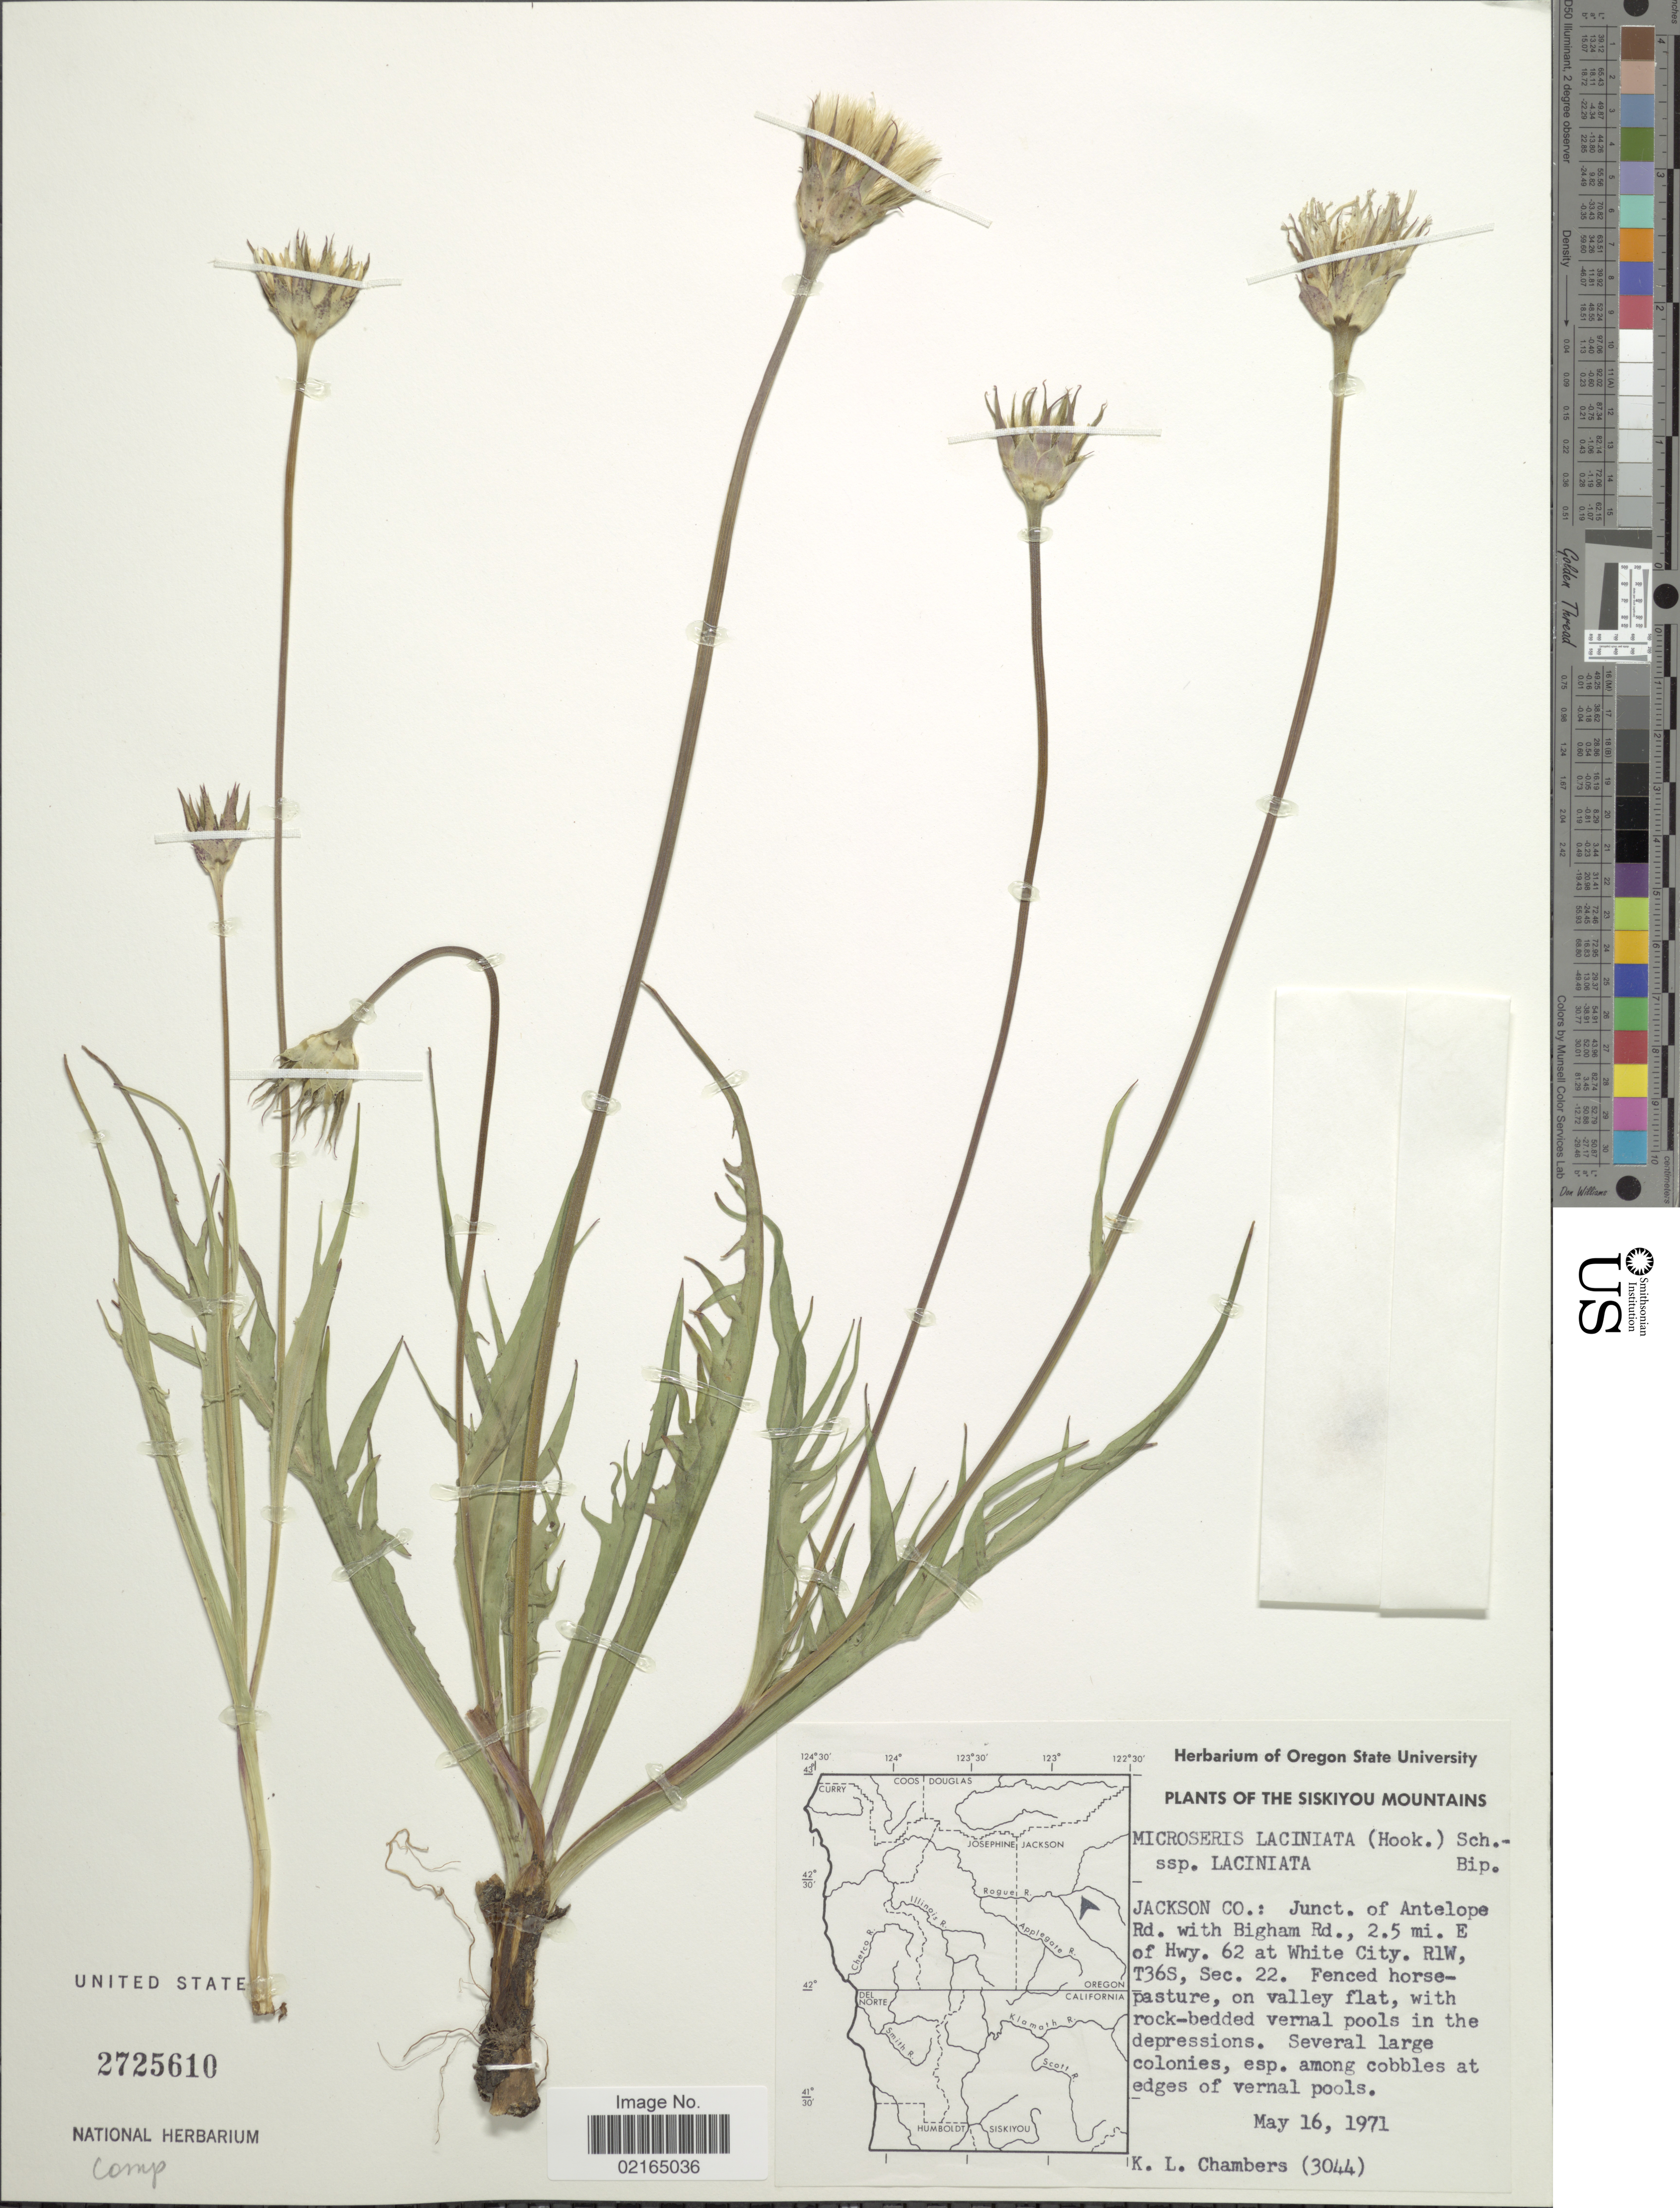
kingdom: Plantae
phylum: Tracheophyta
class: Magnoliopsida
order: Asterales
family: Asteraceae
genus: Microseris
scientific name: Microseris laciniata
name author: (Hook.) Sch. Bip.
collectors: K. Chambers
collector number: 3044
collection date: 1971-05-16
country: United States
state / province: Oregon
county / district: Jackson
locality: Siskiyou Mountains, Jackson Co.: Junct. of Antelope Rd. with Bigham Rd., 2.5 mi. E of Hwy.62 at White City, R1W, T36S, Sec. 22.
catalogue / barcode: US 2725610